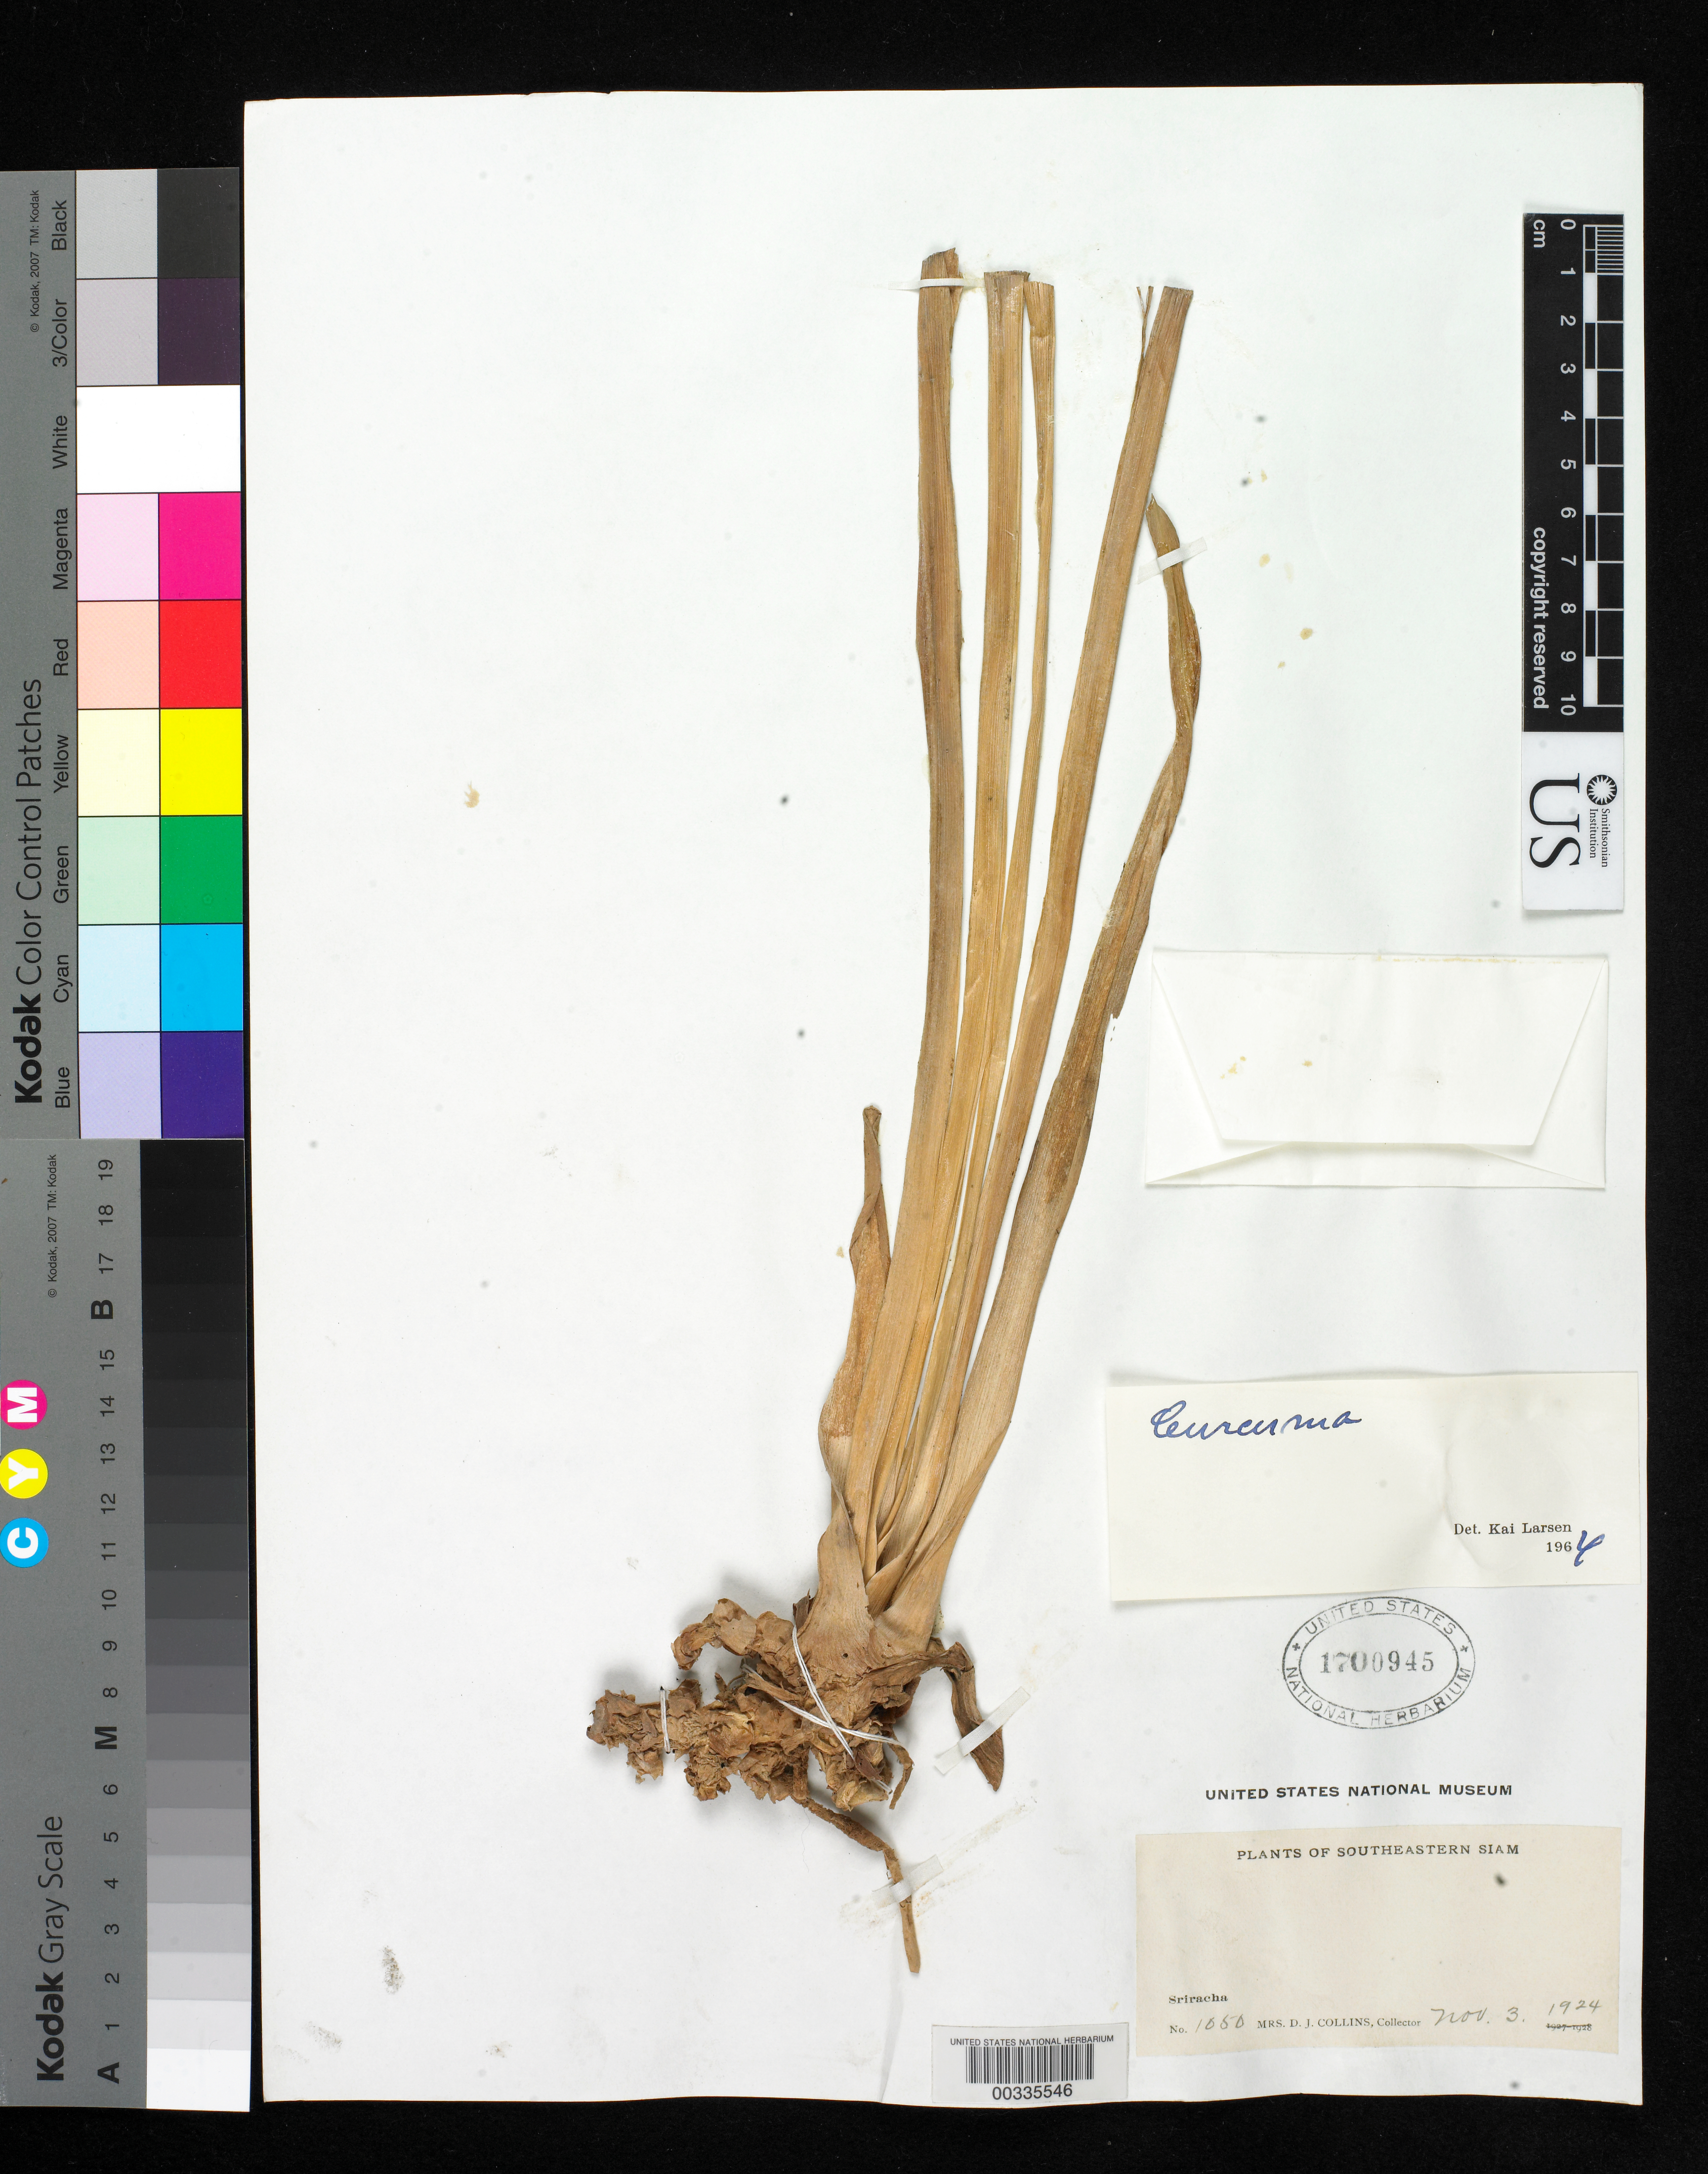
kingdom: Plantae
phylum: Tracheophyta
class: Liliopsida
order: Zingiberales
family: Zingiberaceae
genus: Curcuma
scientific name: Curcuma sp.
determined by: Larsen, K.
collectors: Mrs. D. J. Collins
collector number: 1050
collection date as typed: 03 Nov 1924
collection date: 1924-11-03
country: Thailand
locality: Plants of southeastern siam, sriracha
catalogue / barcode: US 1700945